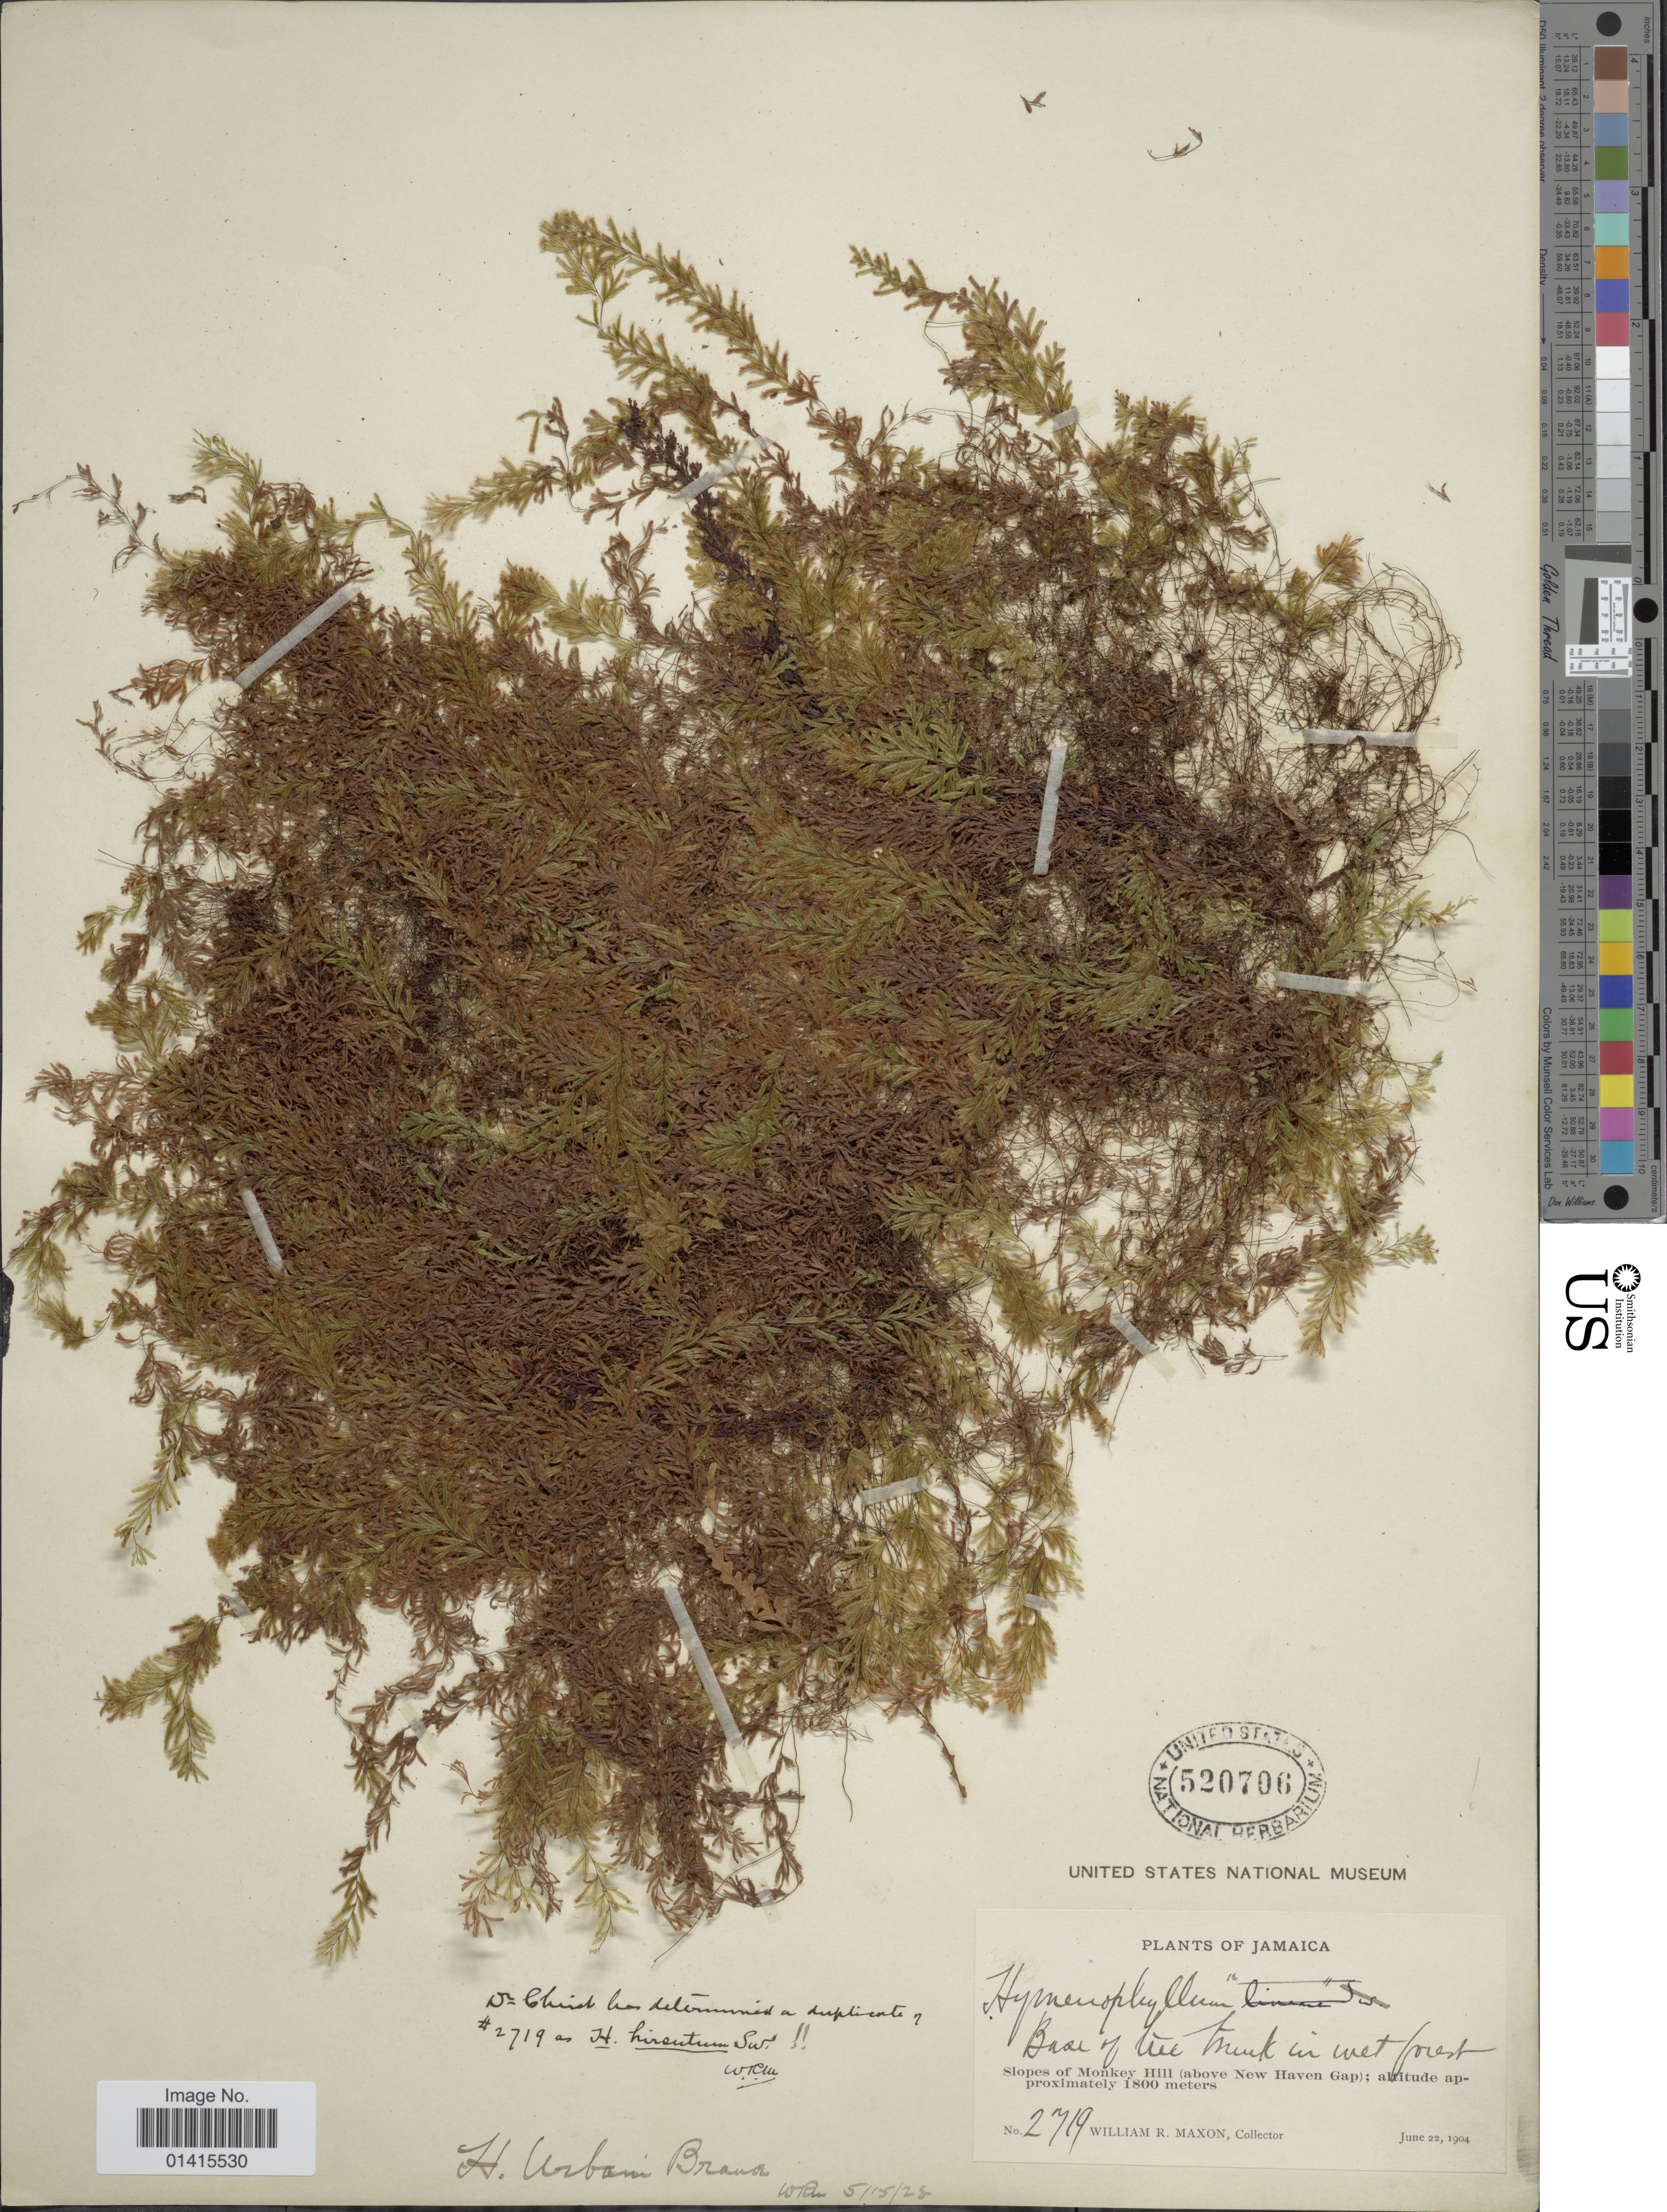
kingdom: Plantae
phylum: Tracheophyta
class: Polypodiopsida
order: Hymenophyllales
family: Hymenophyllaceae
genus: Hymenophyllum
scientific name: Hymenophyllum urbanii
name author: Brause in Urb.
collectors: W. R. Maxon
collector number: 2719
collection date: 1904-06-22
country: Jamaica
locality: Slope of Monkey Hill(above New Haven Gap)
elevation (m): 1800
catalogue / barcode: US 520706